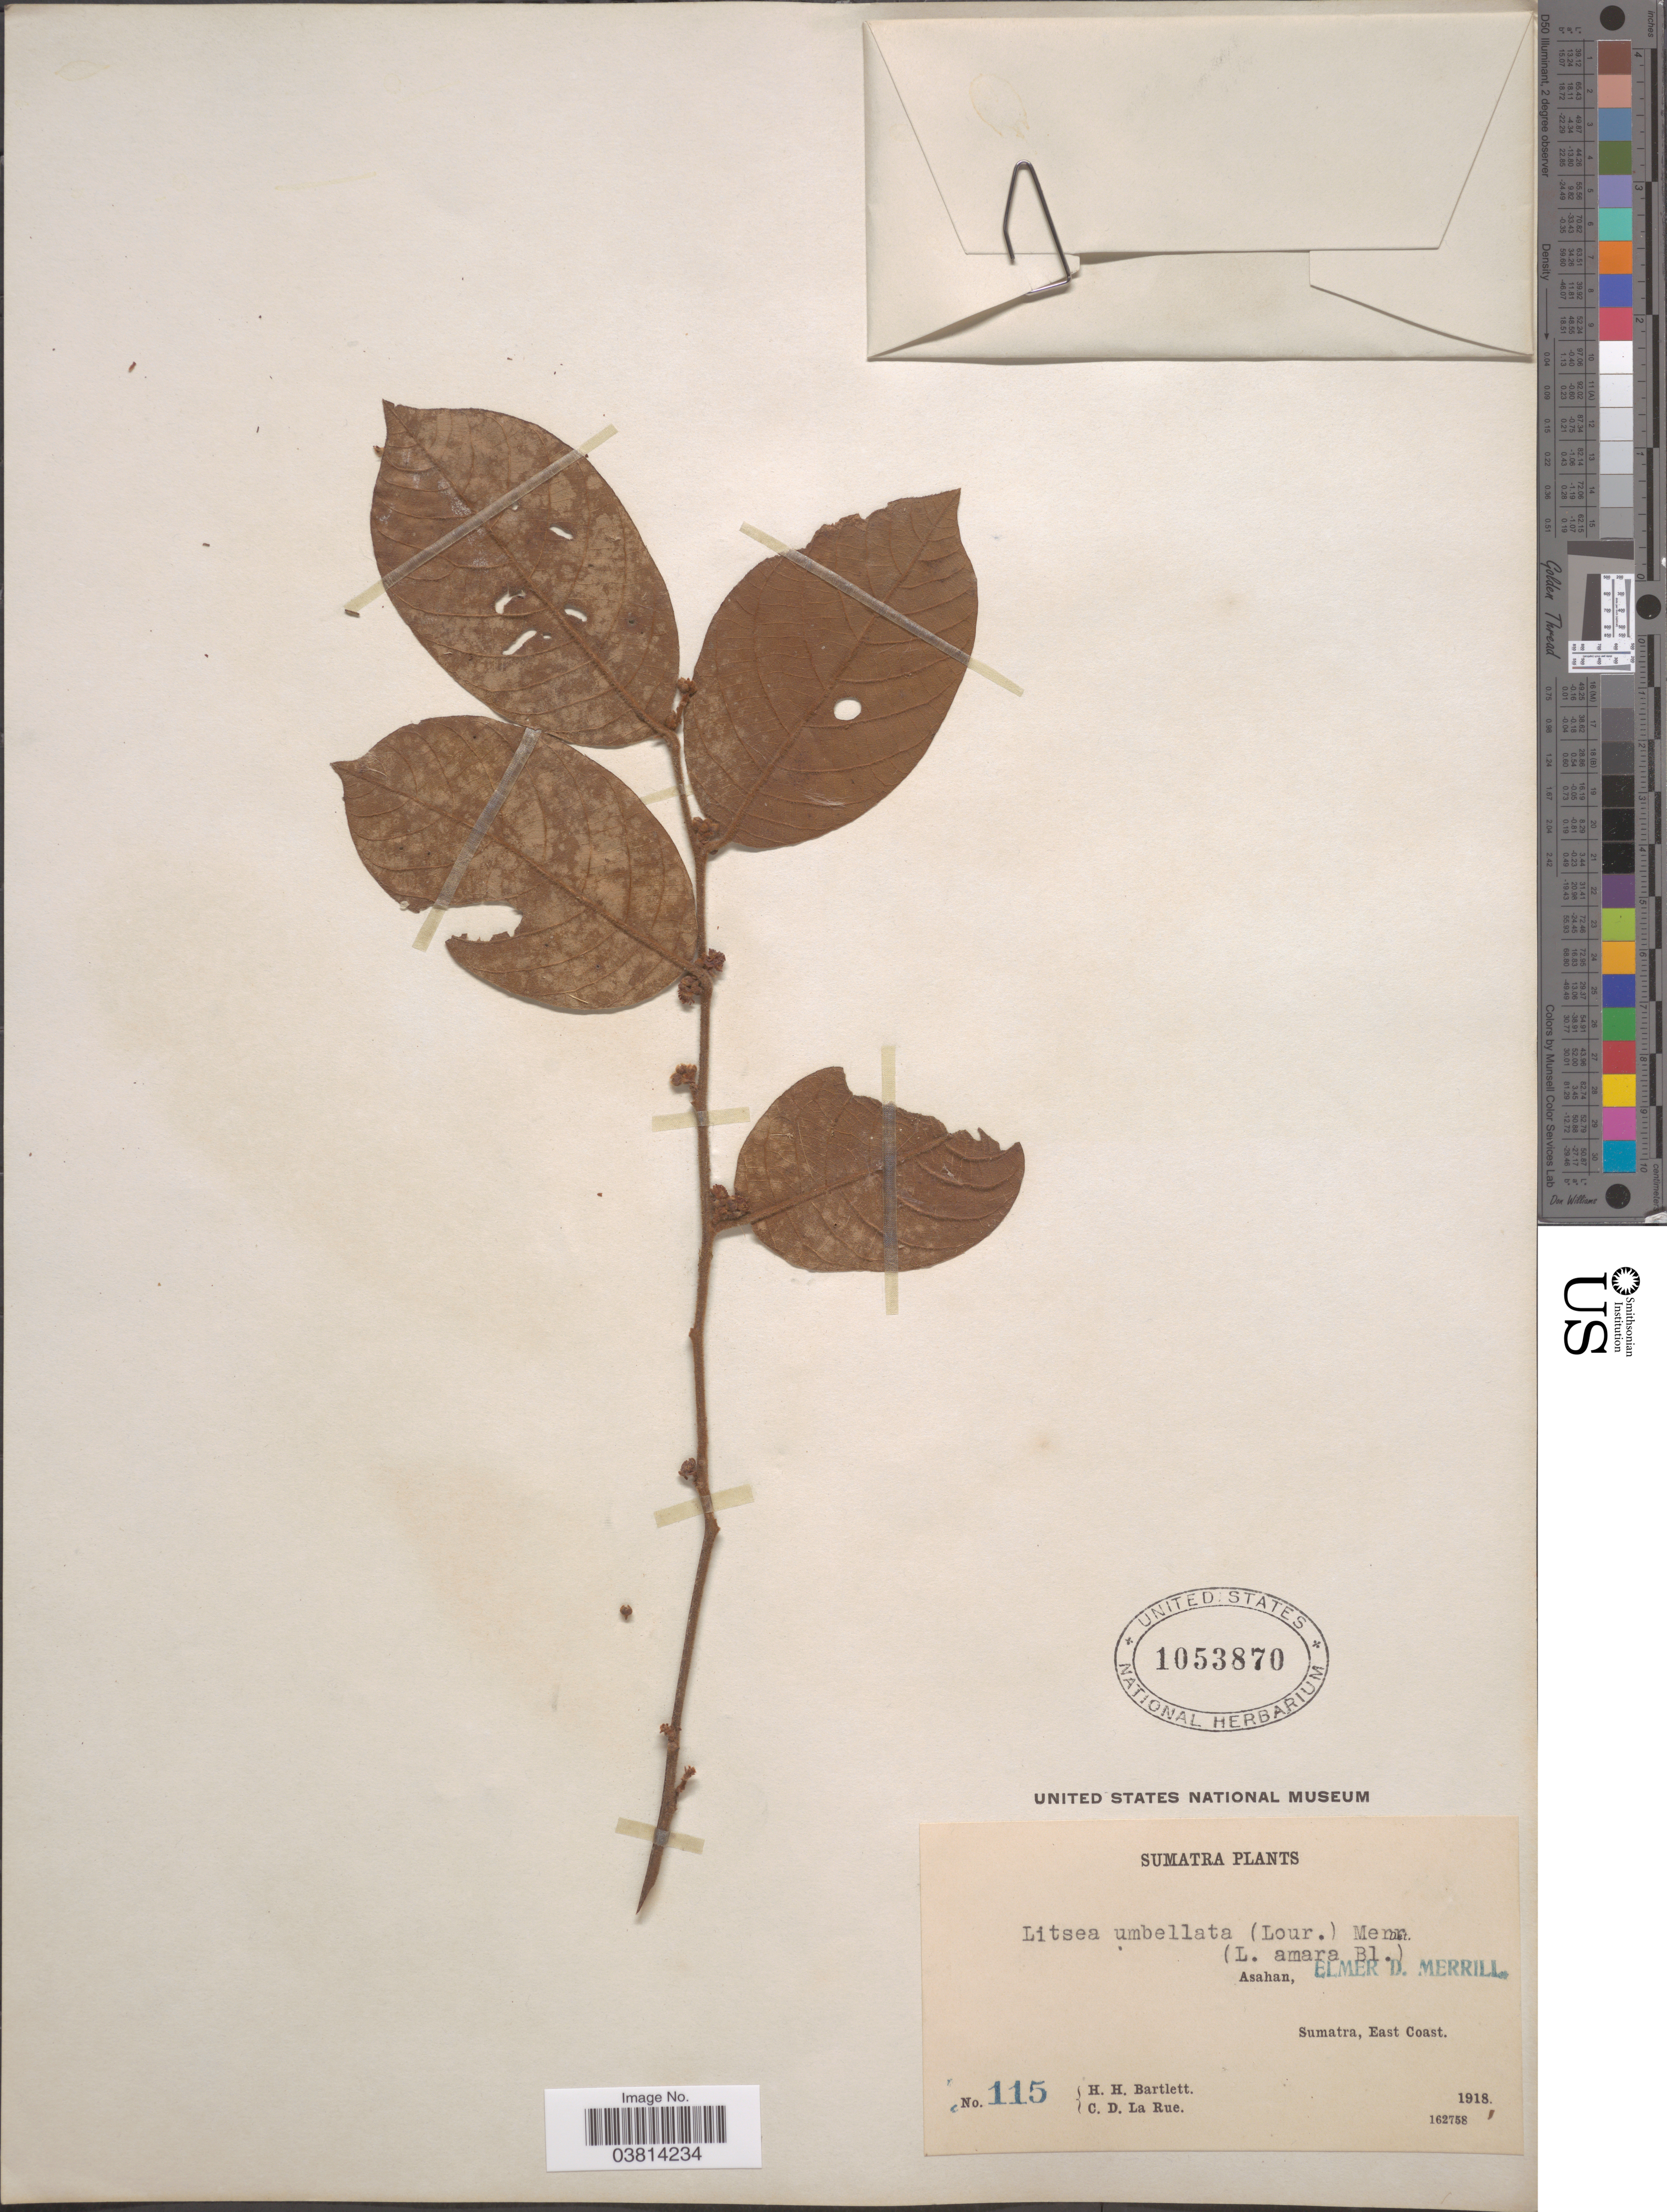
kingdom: Plantae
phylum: Tracheophyta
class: Magnoliopsida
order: Laurales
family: Lauraceae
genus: Litsea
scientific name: Litsea amara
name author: Blume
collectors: H. H. Bartlett & C. La Rue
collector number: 115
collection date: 1918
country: Indonesia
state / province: Sumatra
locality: Asahan, East Coast.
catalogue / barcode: US 1053870